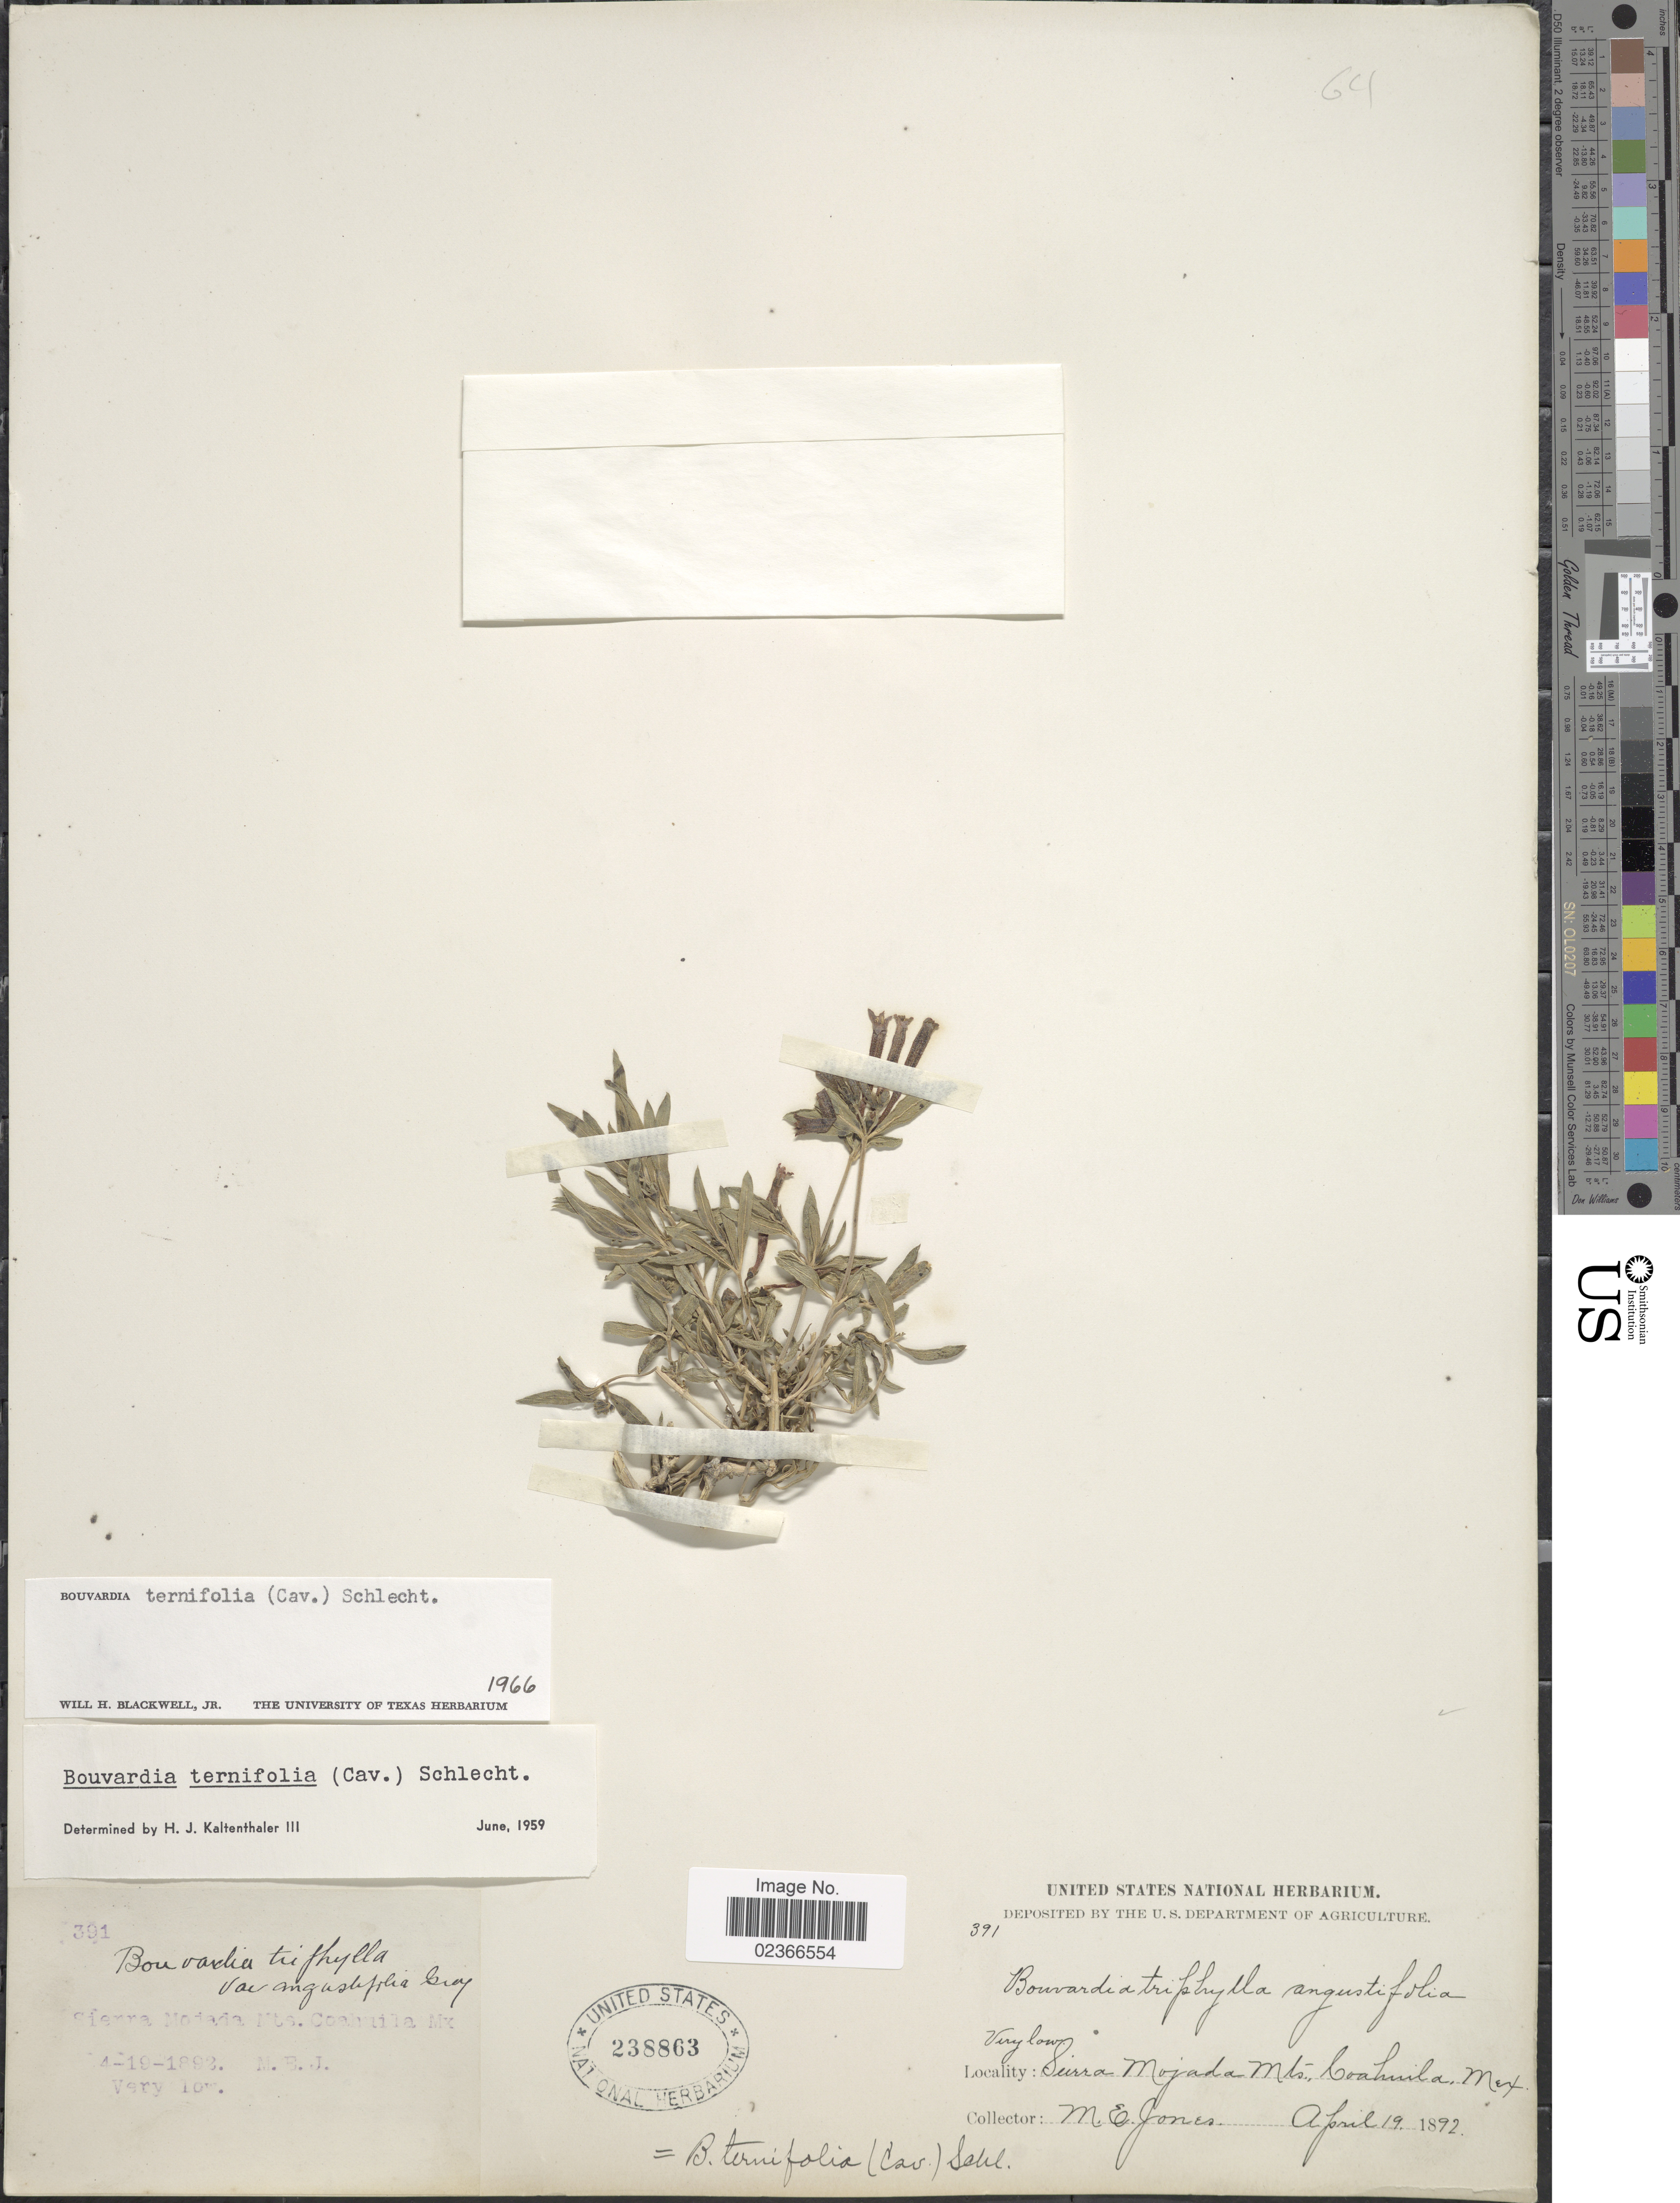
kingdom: Plantae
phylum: Tracheophyta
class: Magnoliopsida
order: Gentianales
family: Rubiaceae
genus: Bouvardia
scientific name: Bouvardia ternifolia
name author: (Cav.) Schltdl.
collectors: M. E. Jones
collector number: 391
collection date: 1892-04-19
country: Mexico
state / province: Coahuila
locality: Sierra Mojada Mts.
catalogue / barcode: US 238863